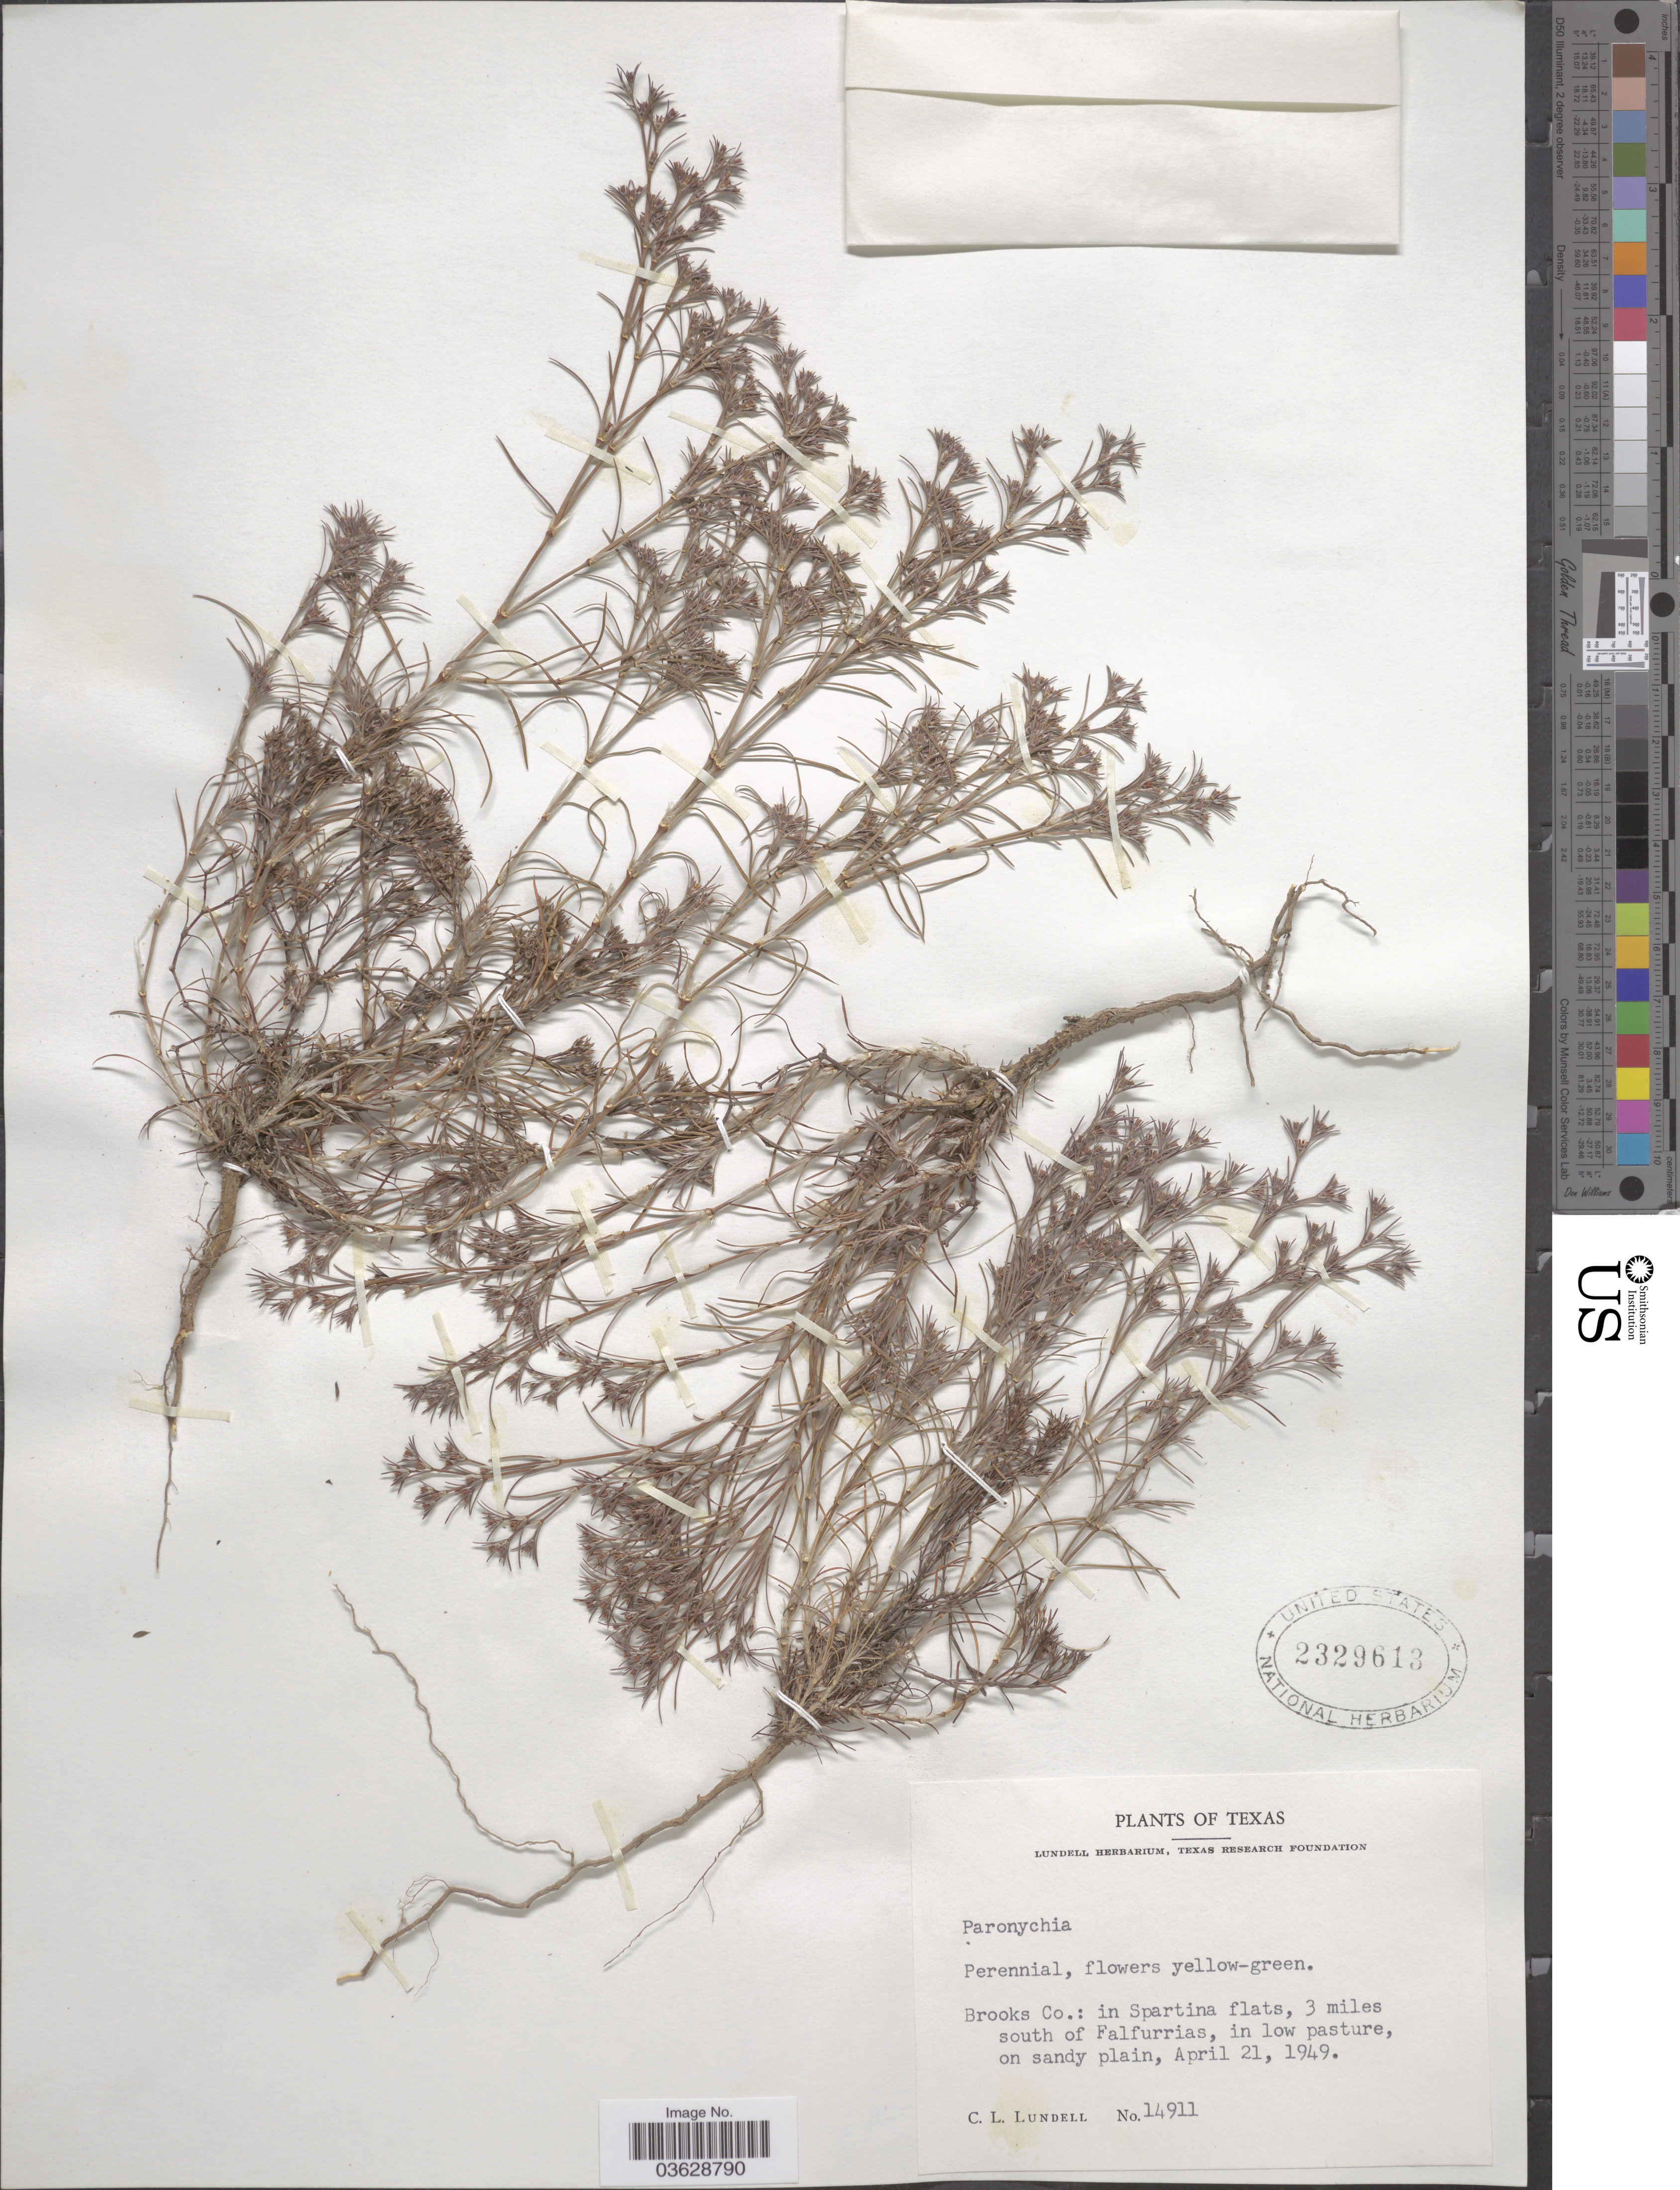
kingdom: Plantae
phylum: Tracheophyta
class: Magnoliopsida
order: Caryophyllales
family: Caryophyllaceae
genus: Paronychia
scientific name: Paronychia setacea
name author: Torr. & A. Gray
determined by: Hartman, R. L.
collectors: C. L. Lundell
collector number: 14911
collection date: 1949-04-21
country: United States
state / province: Texas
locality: Brooks Co.: in Spartina flats, 3 miles south of Falfurrias.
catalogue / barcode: US 2329613